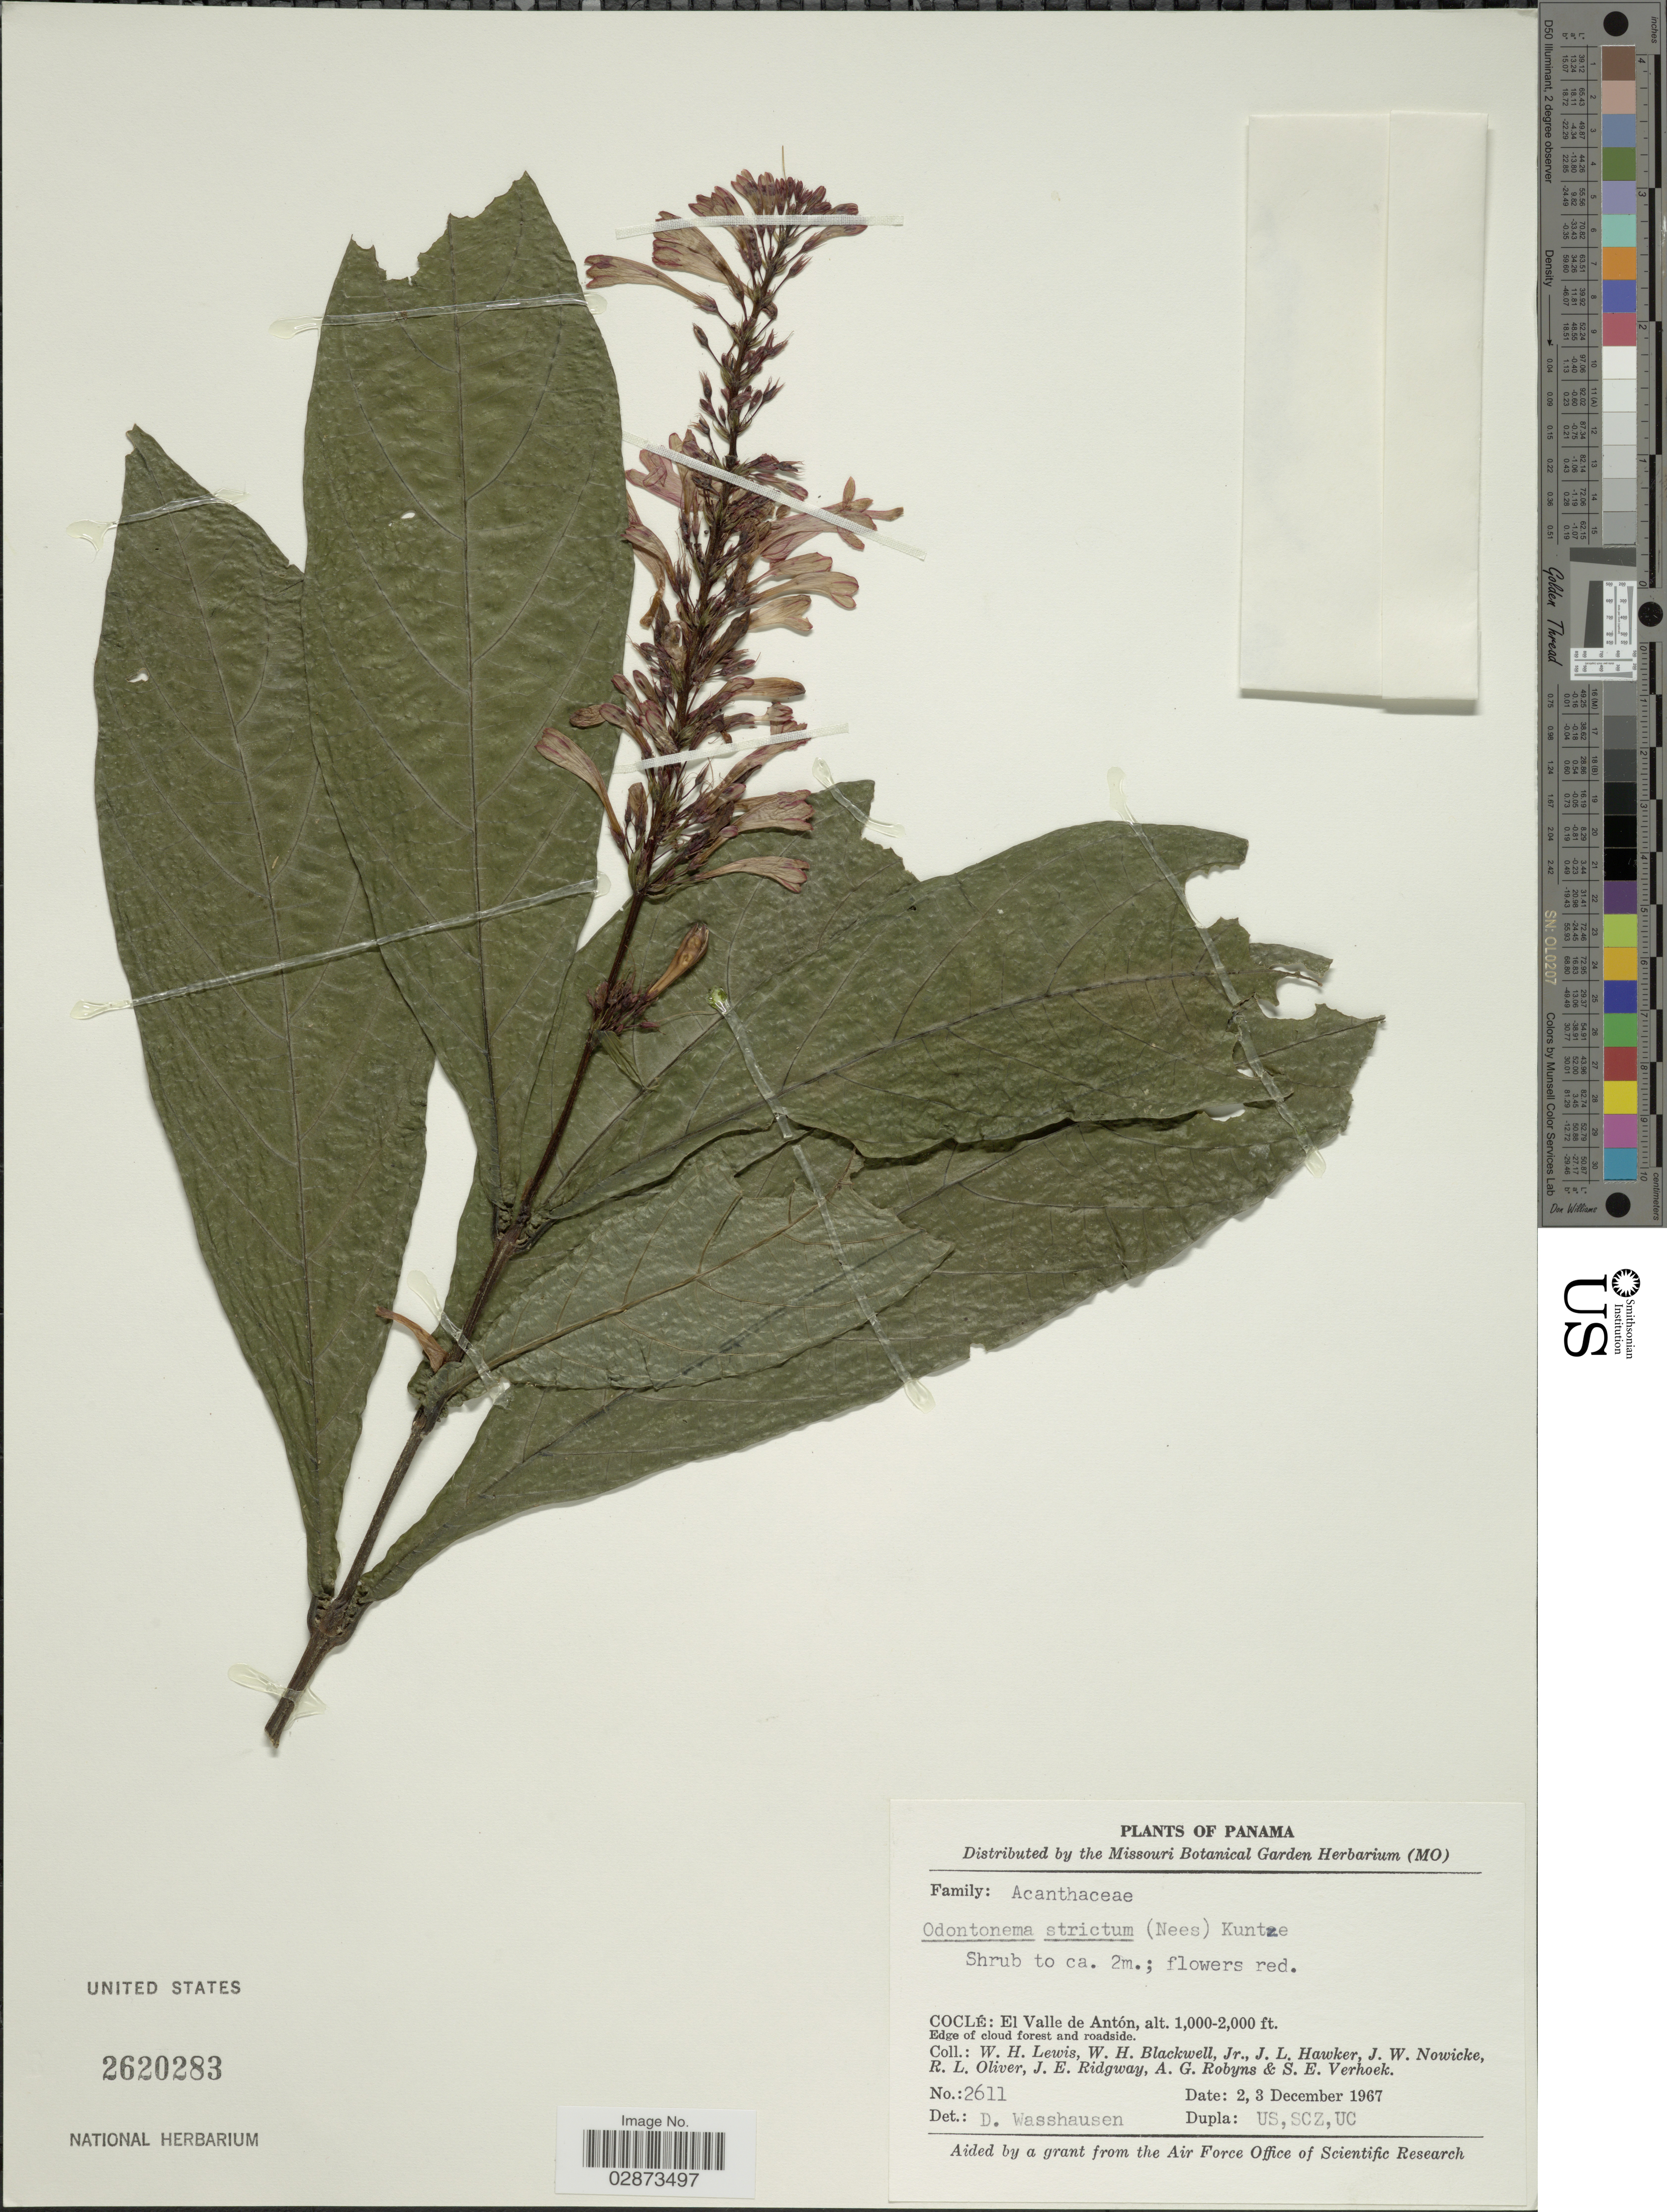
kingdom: Plantae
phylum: Tracheophyta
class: Magnoliopsida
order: Lamiales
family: Acanthaceae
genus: Odontonema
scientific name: Odontonema tubaeforme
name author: (Bertol.) Kuntze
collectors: W. H. Lewis, W. H. Blackwell, J. L. Hawker, J. W. Nowicke & et al.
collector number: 2611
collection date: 1967-12-02/1967-12-03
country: Panama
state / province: Coclé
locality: El Valle de Antón.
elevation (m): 305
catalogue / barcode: US 2620283